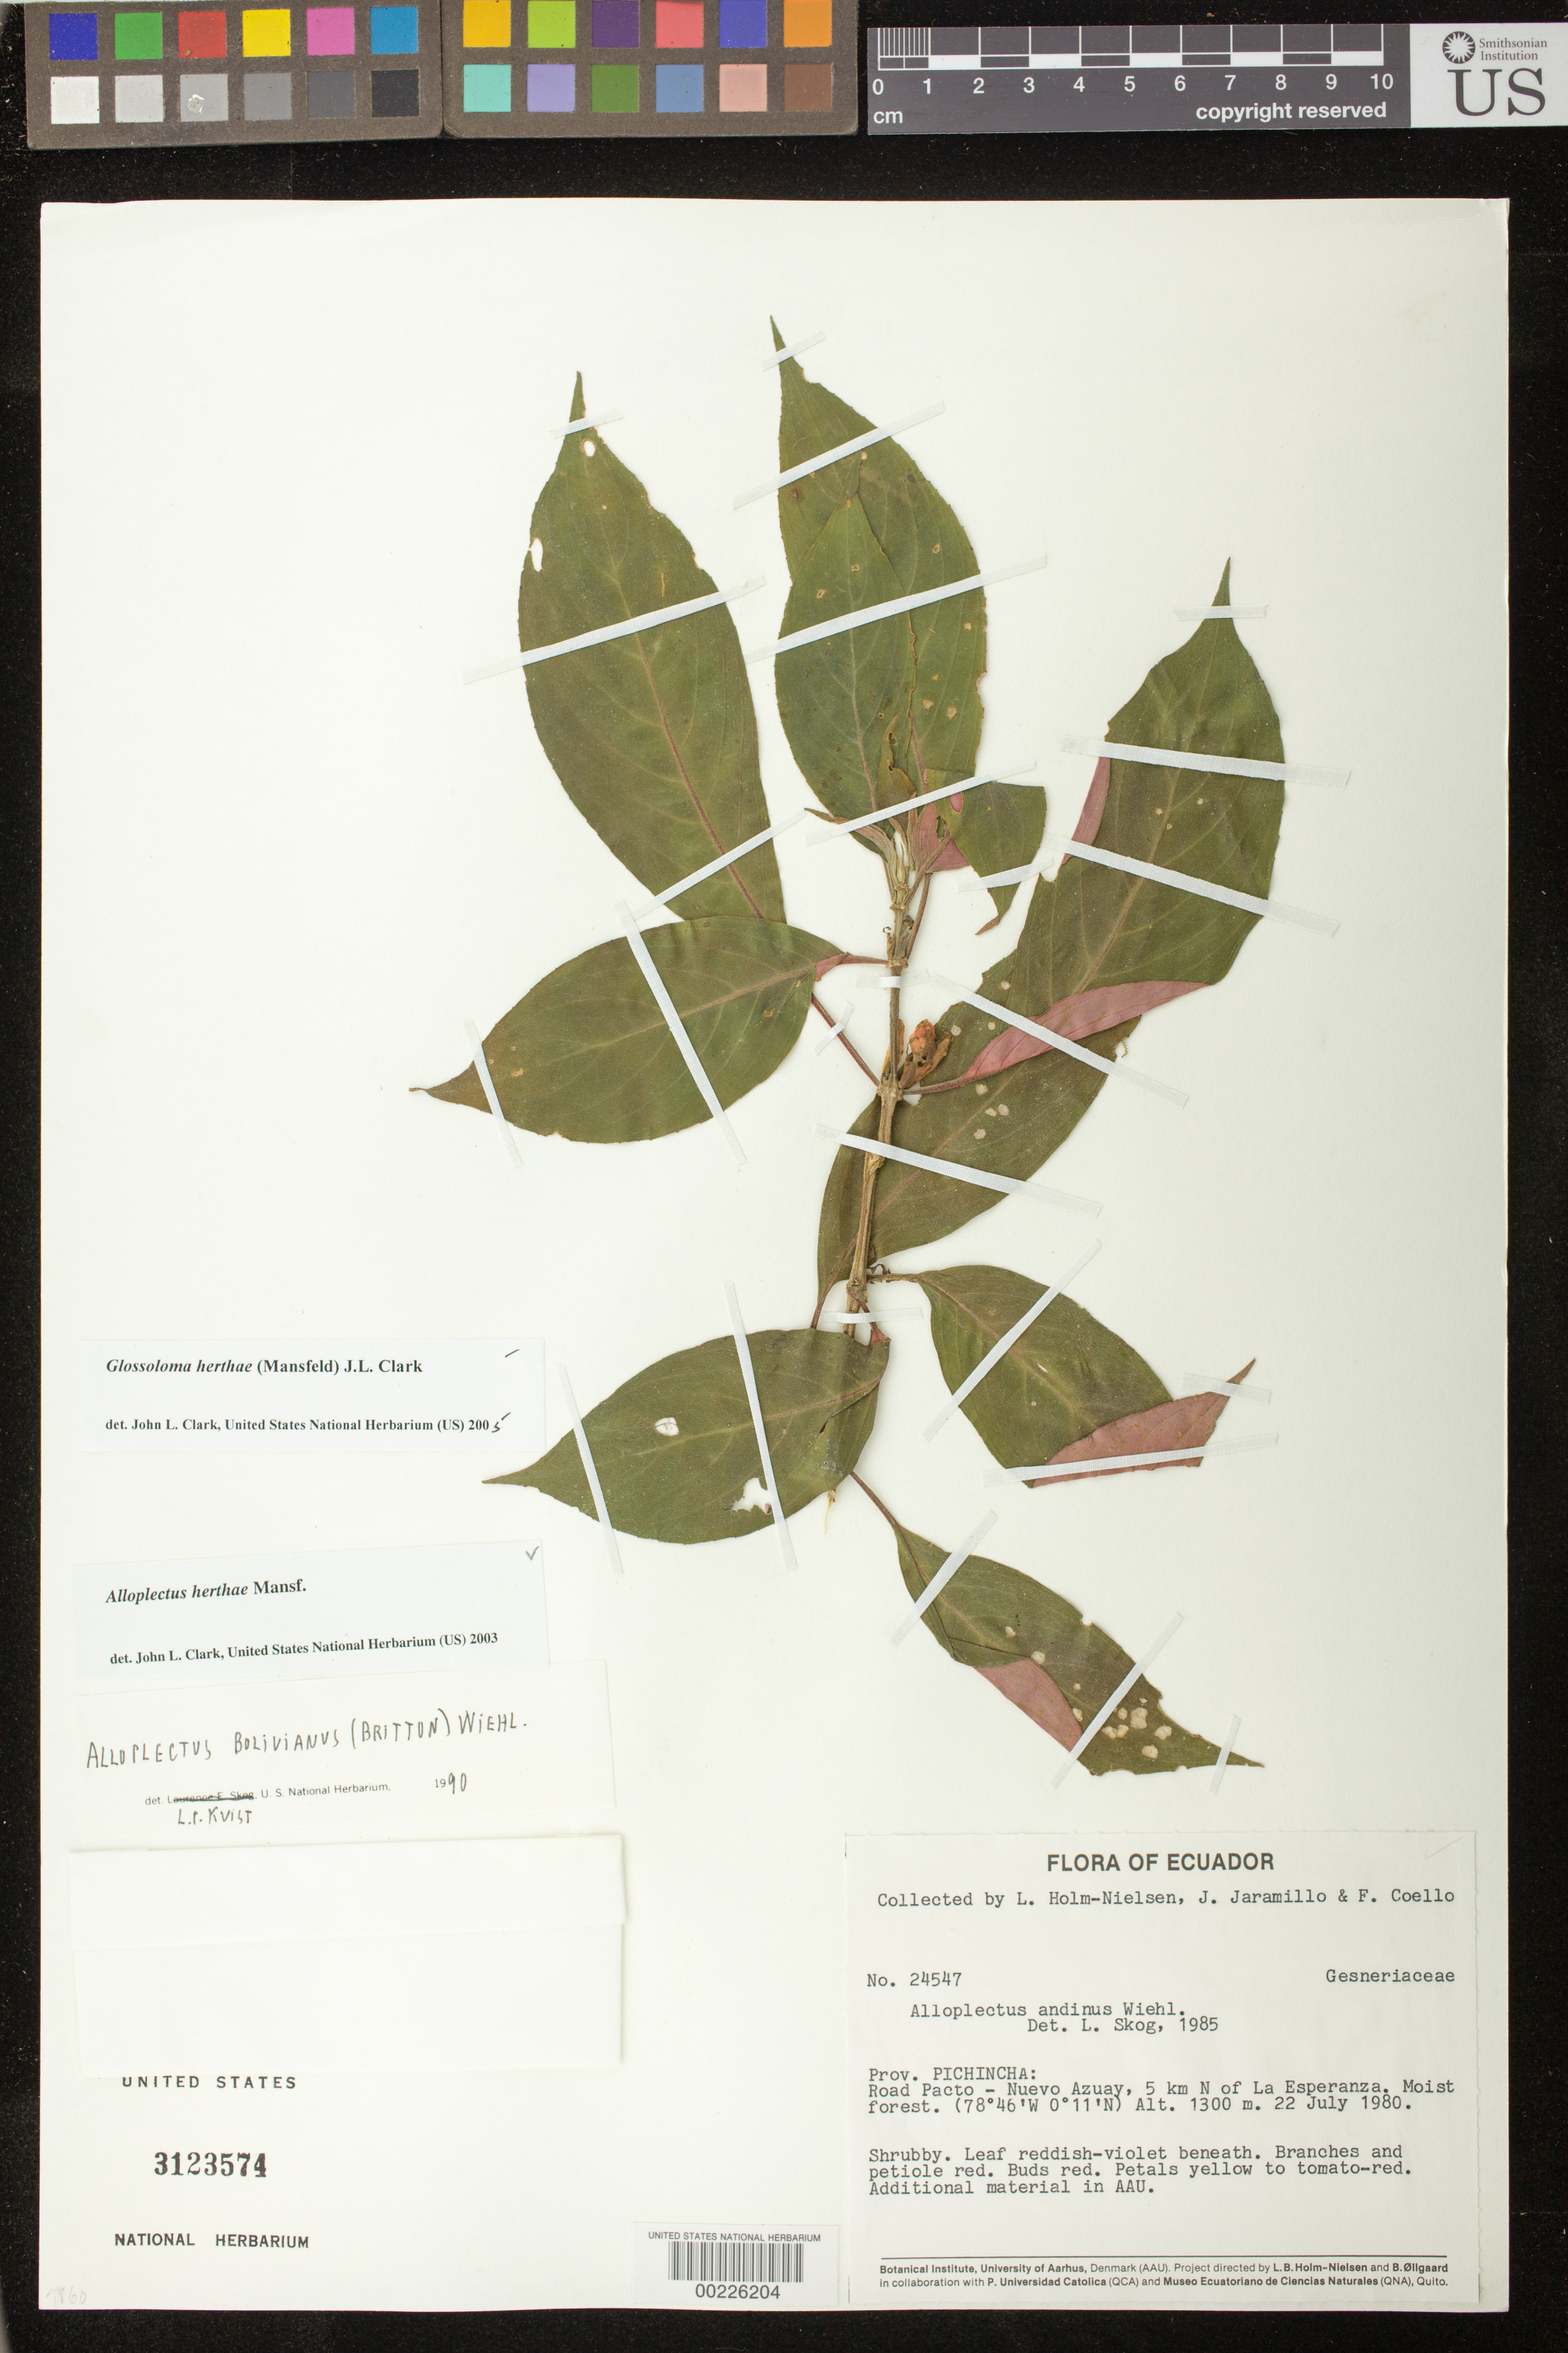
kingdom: Plantae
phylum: Tracheophyta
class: Magnoliopsida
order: Lamiales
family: Gesneriaceae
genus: Glossoloma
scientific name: Glossoloma herthae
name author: (Mansf.) J.L. Clark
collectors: L. B. Holm-Nielsen, J. L. Jaramillo & F. Coello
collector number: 24547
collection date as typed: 22 Jul 1980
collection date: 1980-07-22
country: Ecuador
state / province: Pichincha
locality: Road Pacto - Nuevo Azuay, 5 km N of Esperanza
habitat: Moist forest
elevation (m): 1300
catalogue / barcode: US 3123574